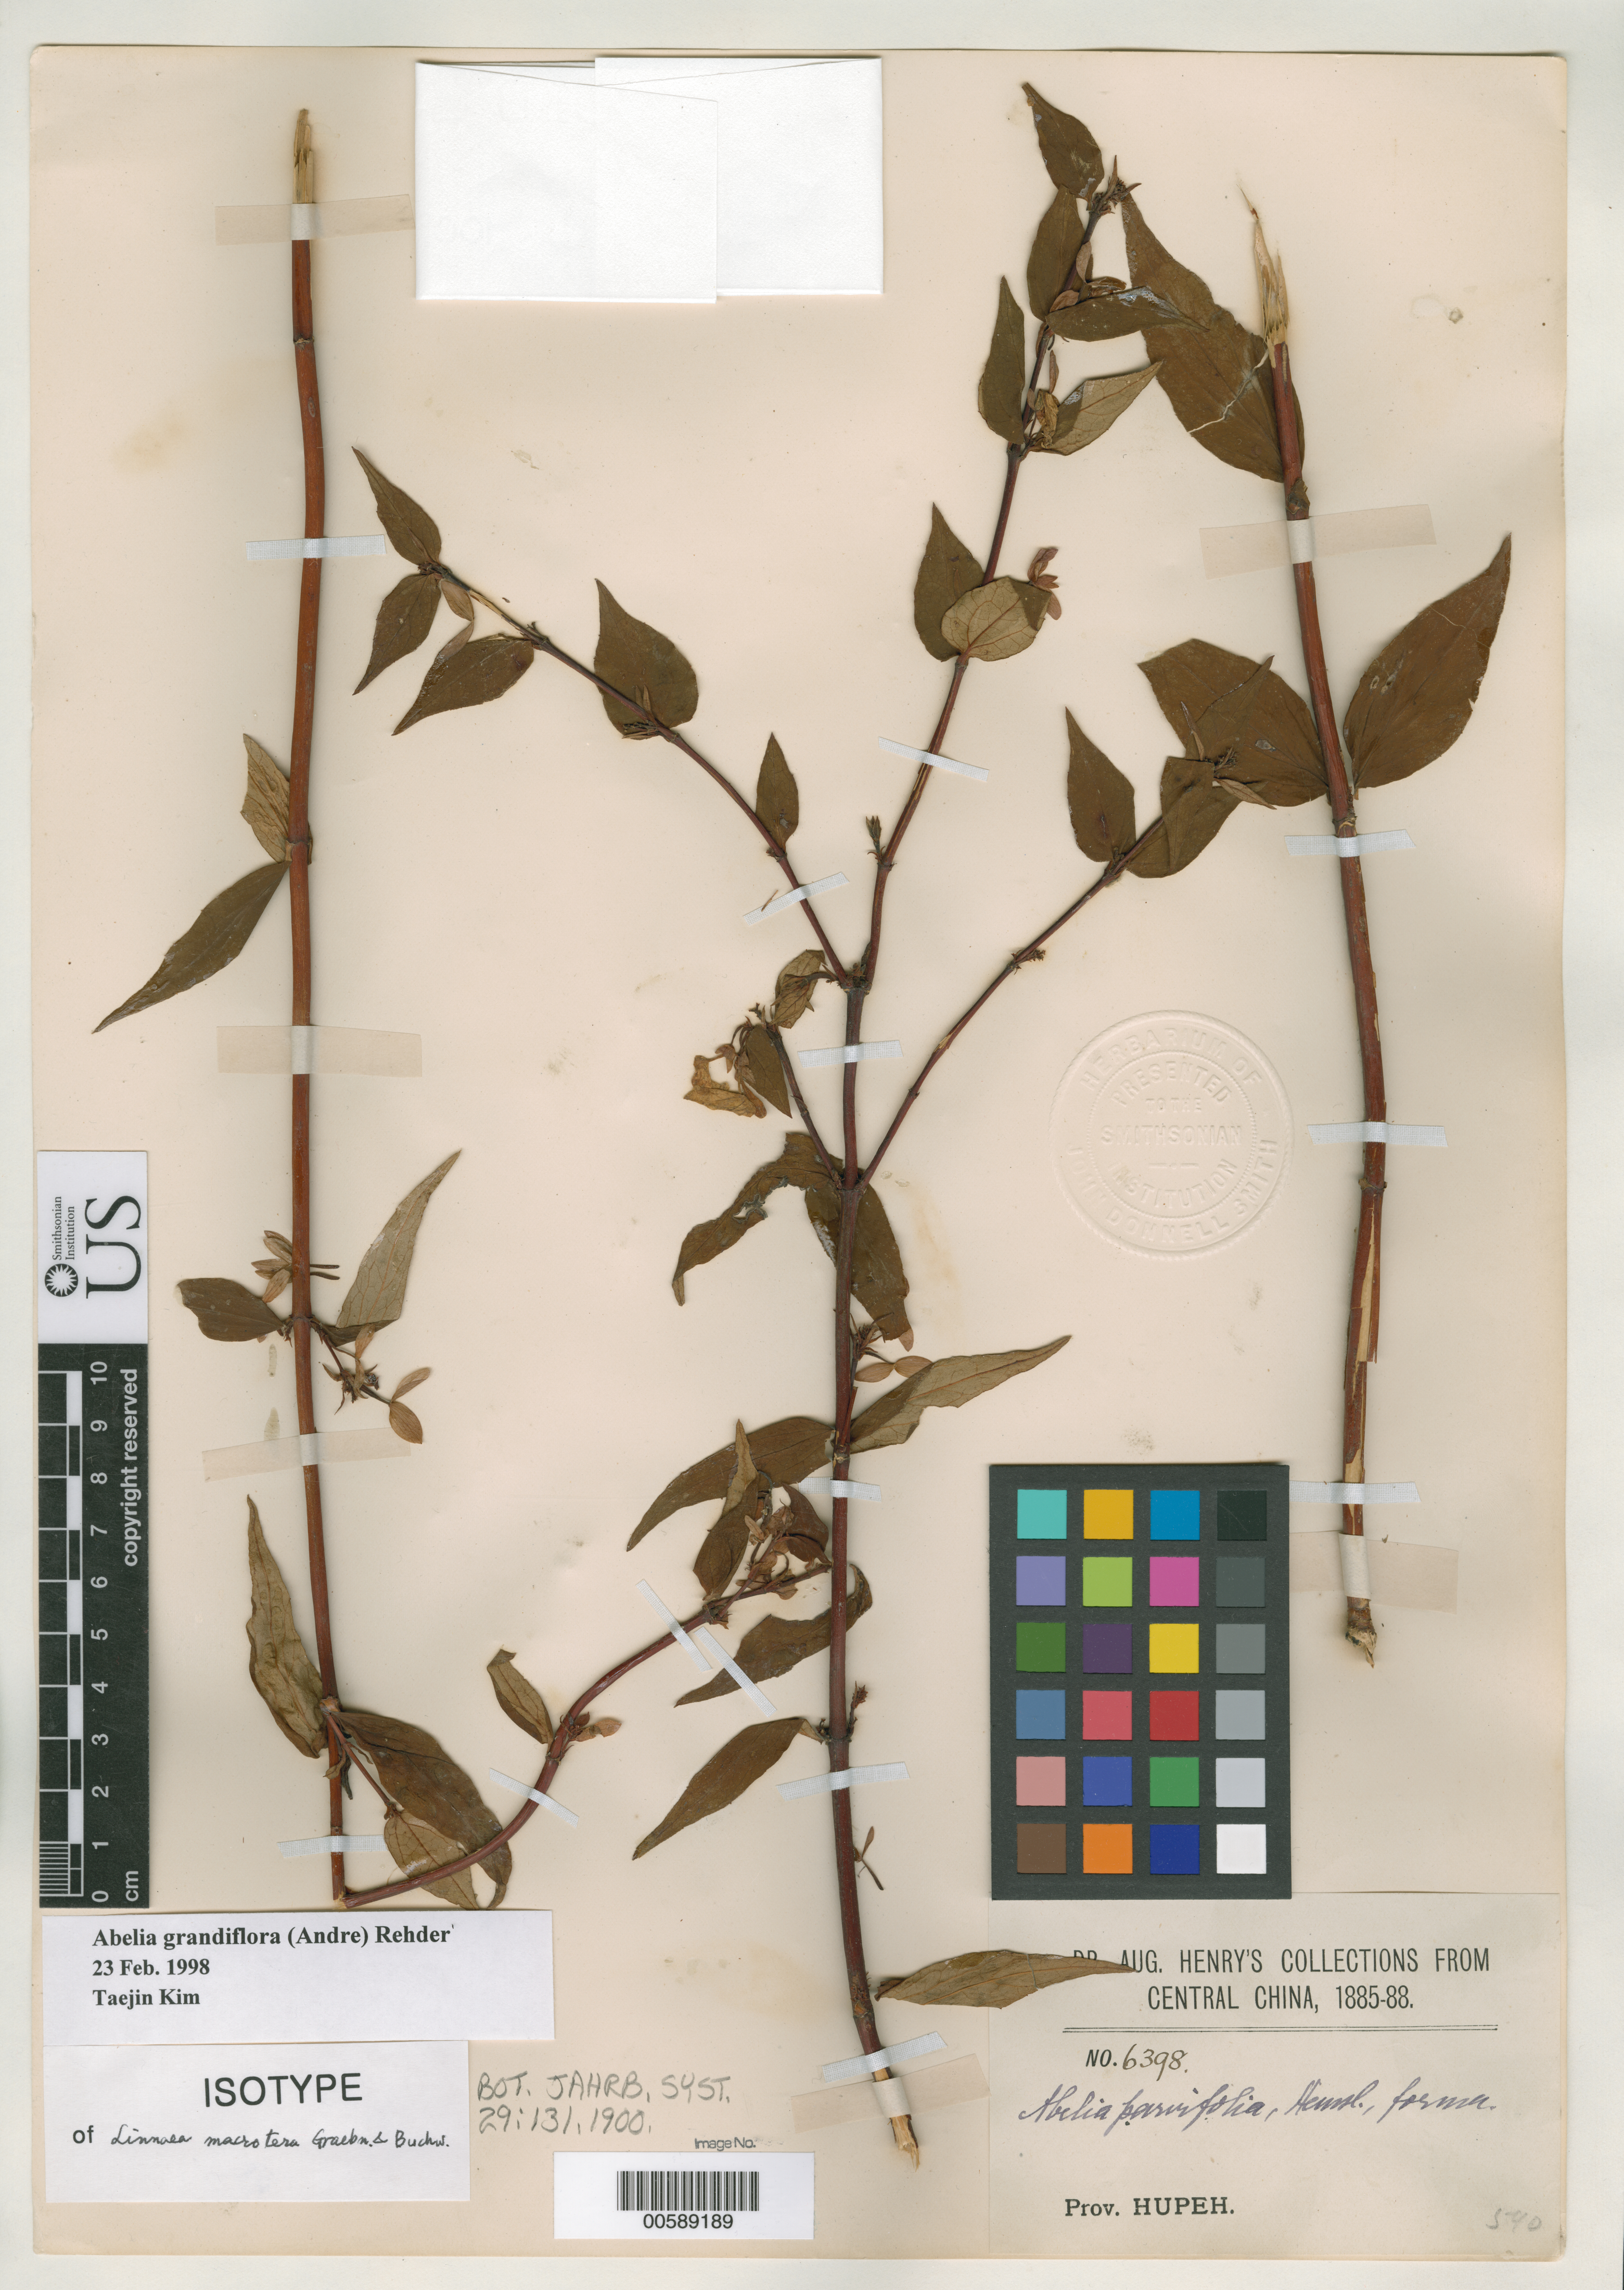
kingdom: Plantae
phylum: Tracheophyta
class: Magnoliopsida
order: Dipsacales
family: Caprifoliaceae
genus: Linnaea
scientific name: Linnaea macrotera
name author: P. Graebn. & Buchwald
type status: Isotype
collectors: A. Henry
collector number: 6398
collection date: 1885/1888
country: China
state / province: Hubei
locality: Central China. Prov. Hupeh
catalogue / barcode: US 801653